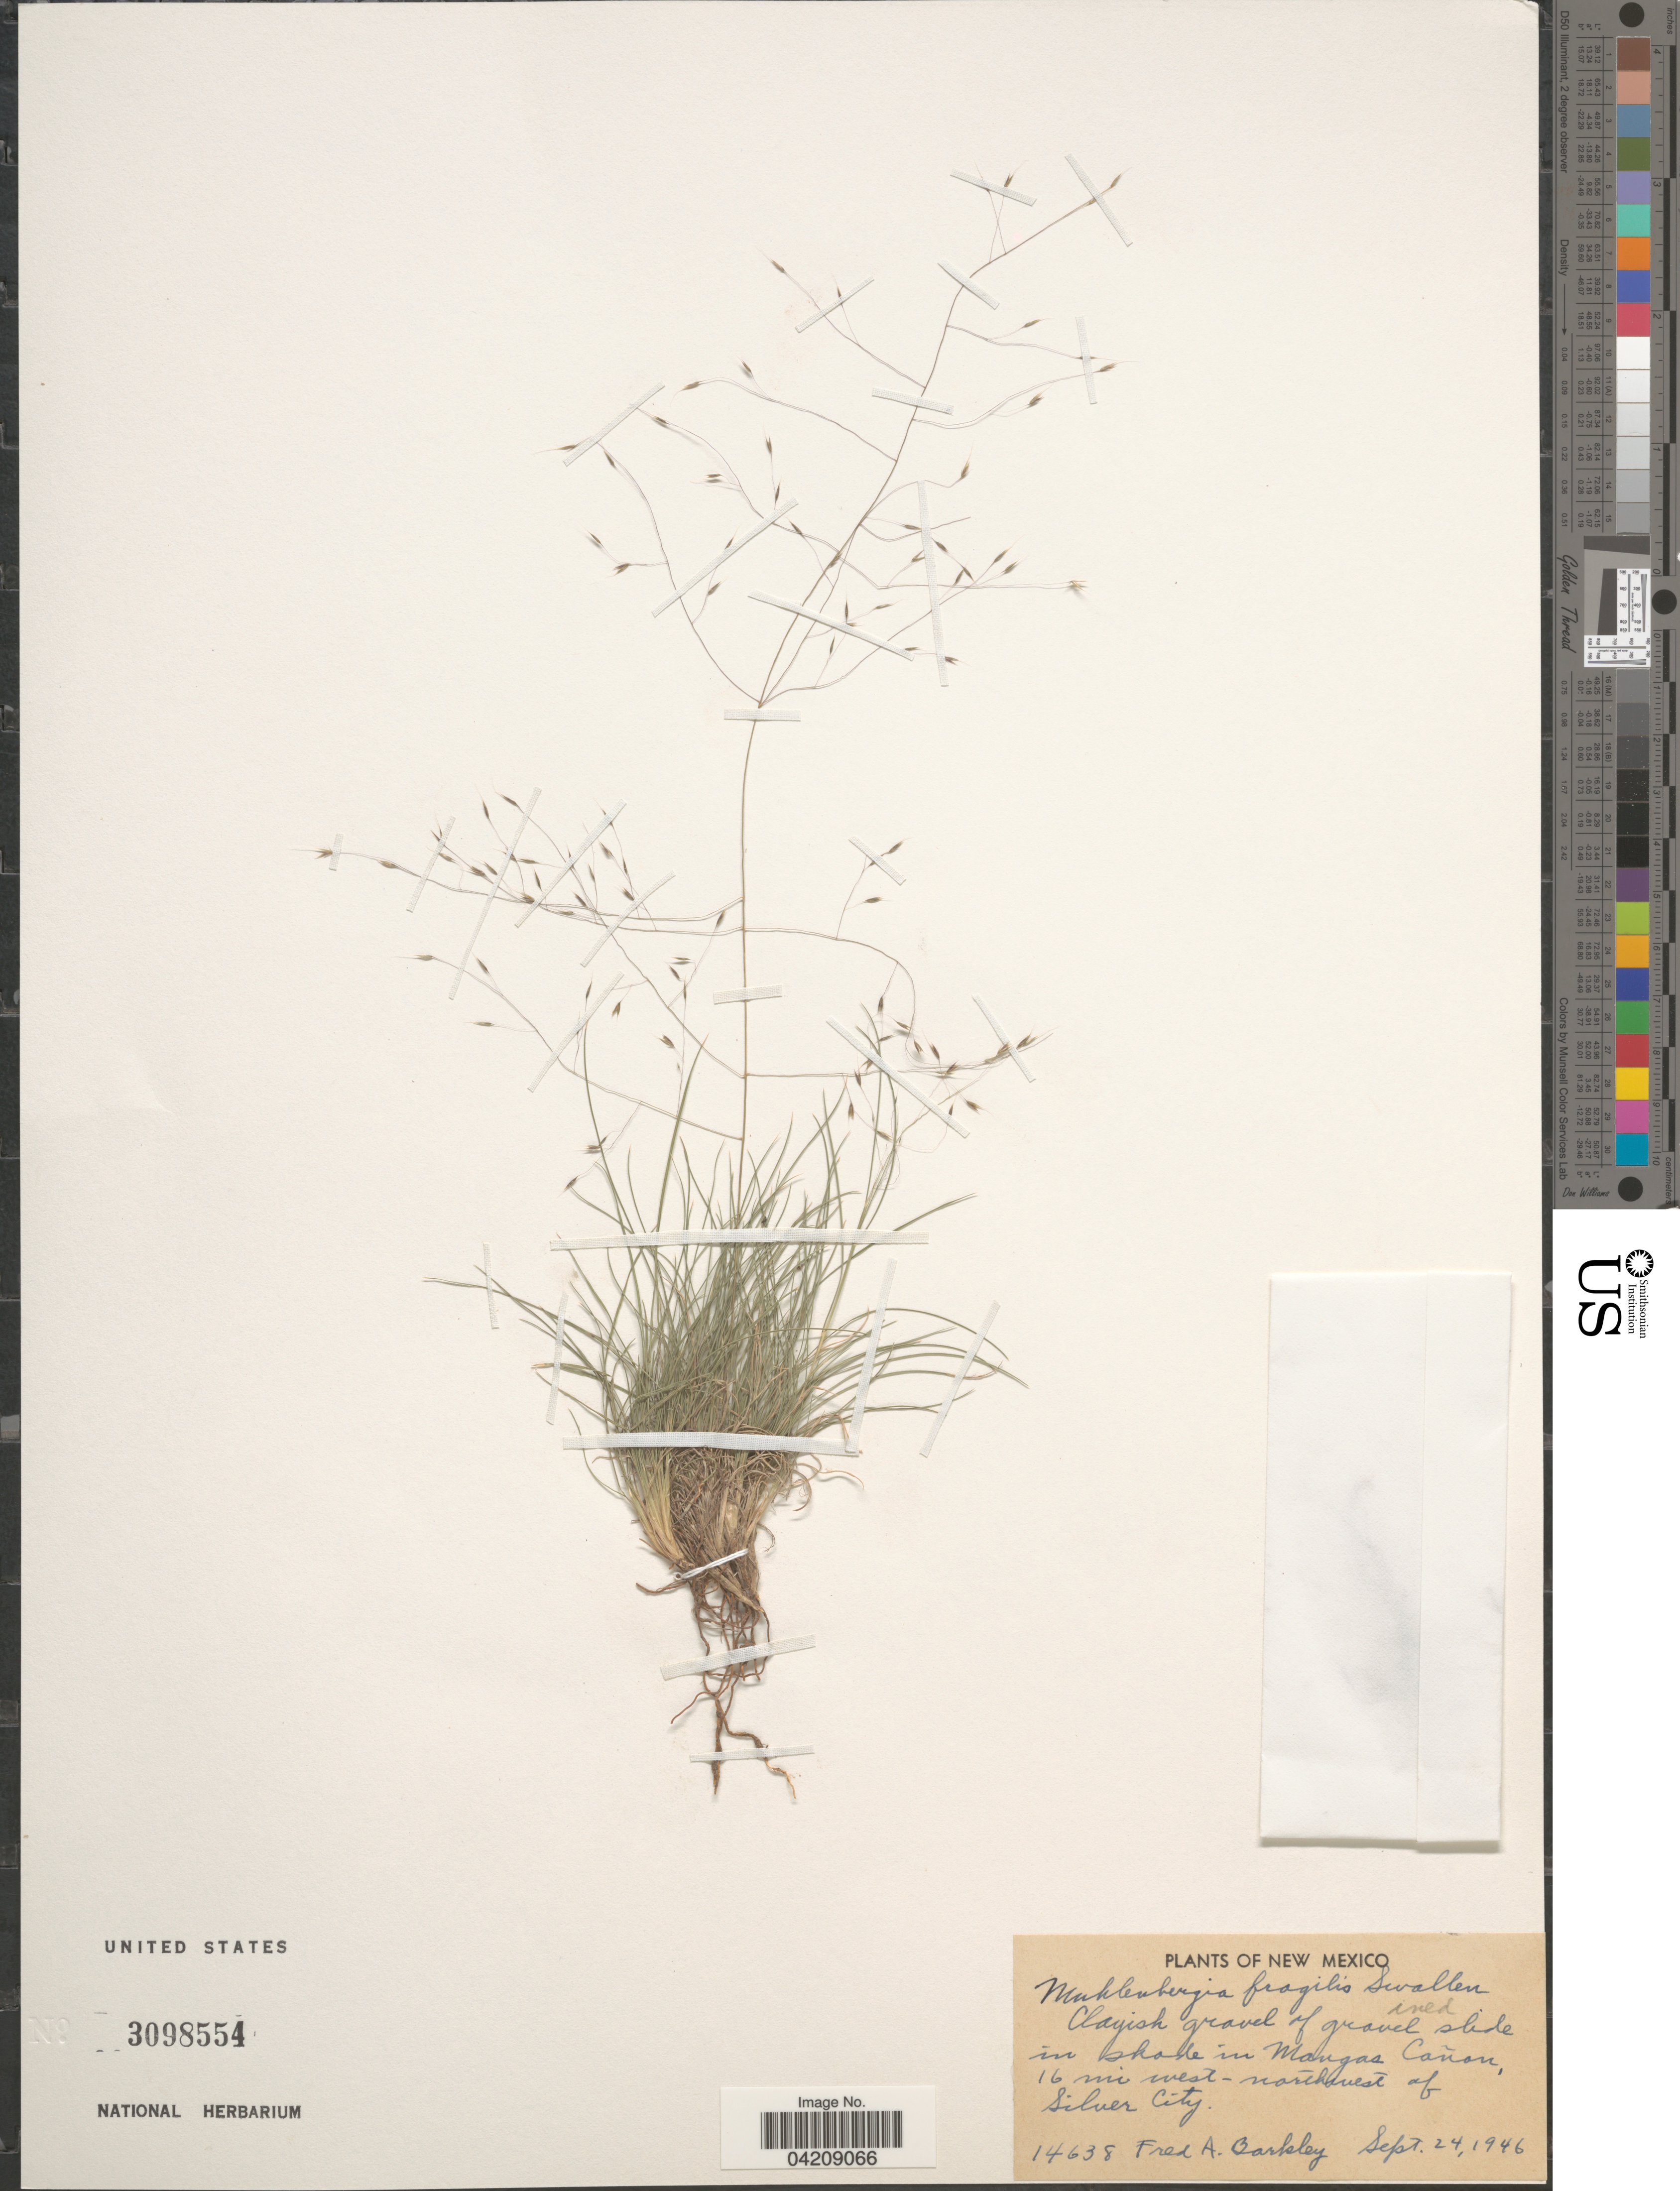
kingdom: Plantae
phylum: Tracheophyta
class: Liliopsida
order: Poales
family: Poaceae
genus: Muhlenbergia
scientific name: Muhlenbergia fragilis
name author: Swallen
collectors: F. A. Barkley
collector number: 14638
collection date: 1946-09-24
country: United States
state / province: New Mexico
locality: In shade in Maugas Cañon, 16 mi west-northwest of Silver City.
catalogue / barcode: US 3098554